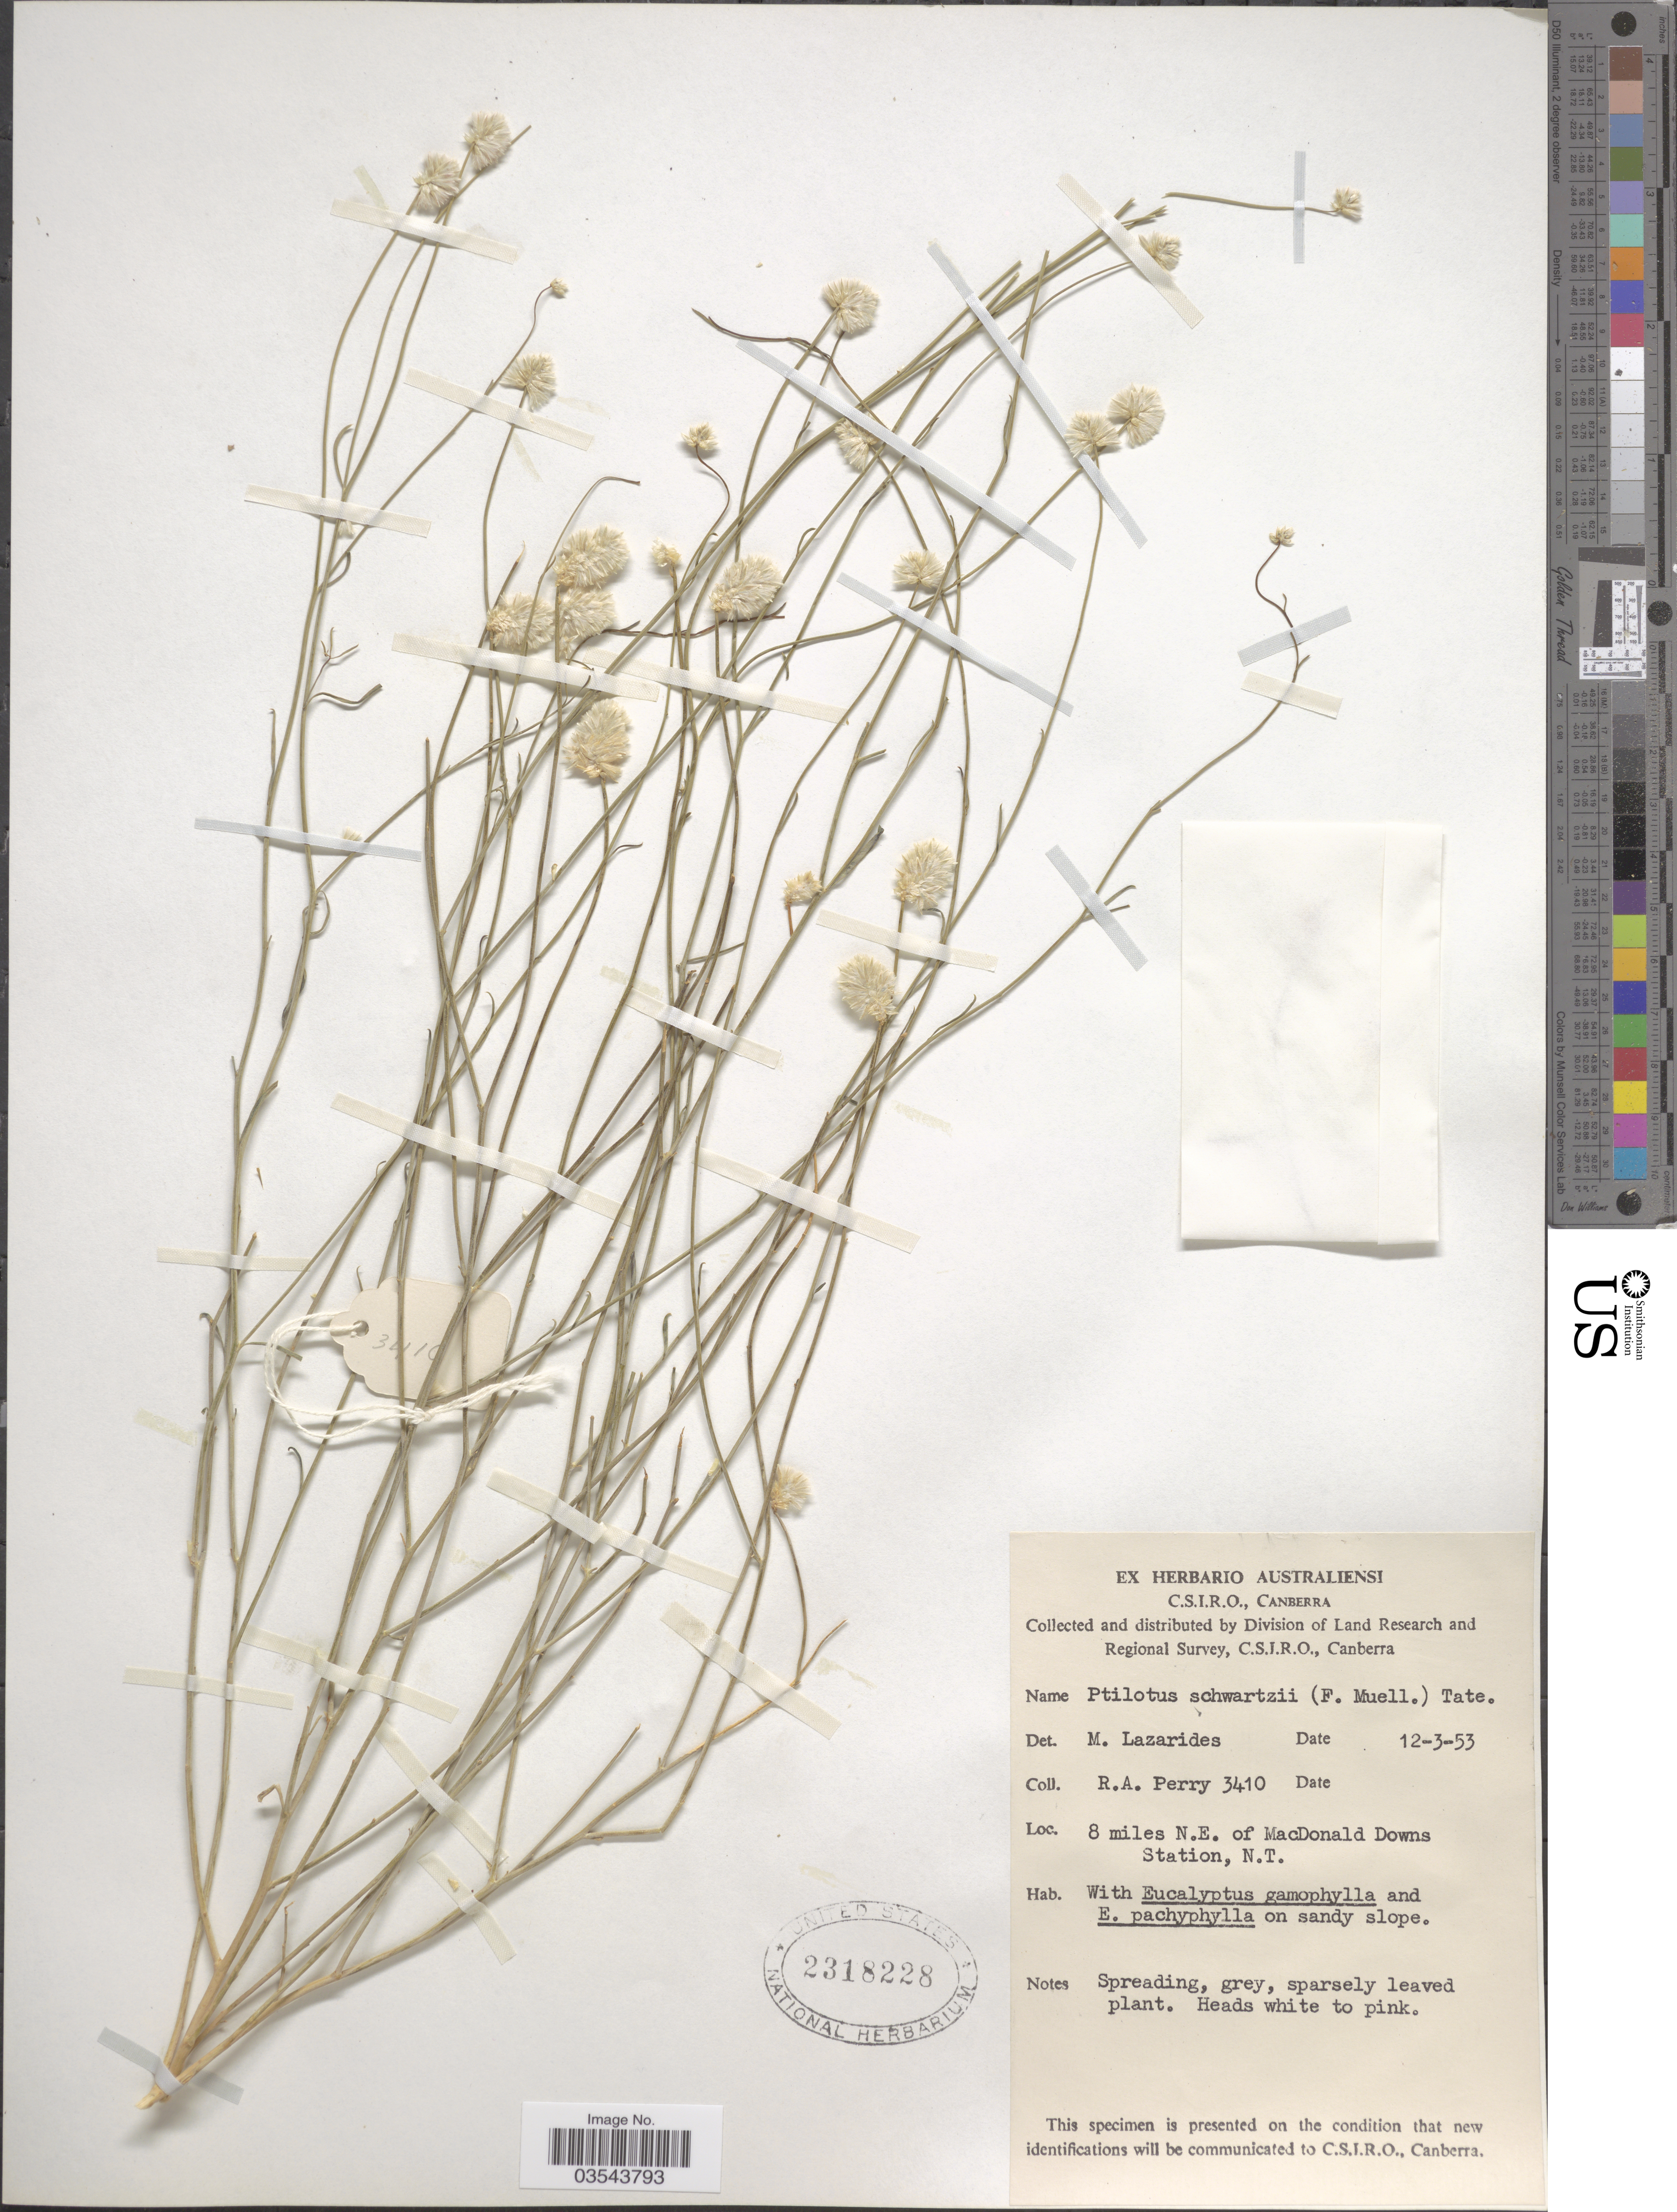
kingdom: Plantae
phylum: Tracheophyta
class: Magnoliopsida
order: Caryophyllales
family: Amaranthaceae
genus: Ptilotus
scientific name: Ptilotus schwartzii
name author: (F. Muell.) Tate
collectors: Perry, R. A.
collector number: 3410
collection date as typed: Transcribed d/m/y: 12/3/53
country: Australia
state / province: Northern Territory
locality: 8 miles N.E. of MacDonald Downs Station.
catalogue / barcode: US 2318228